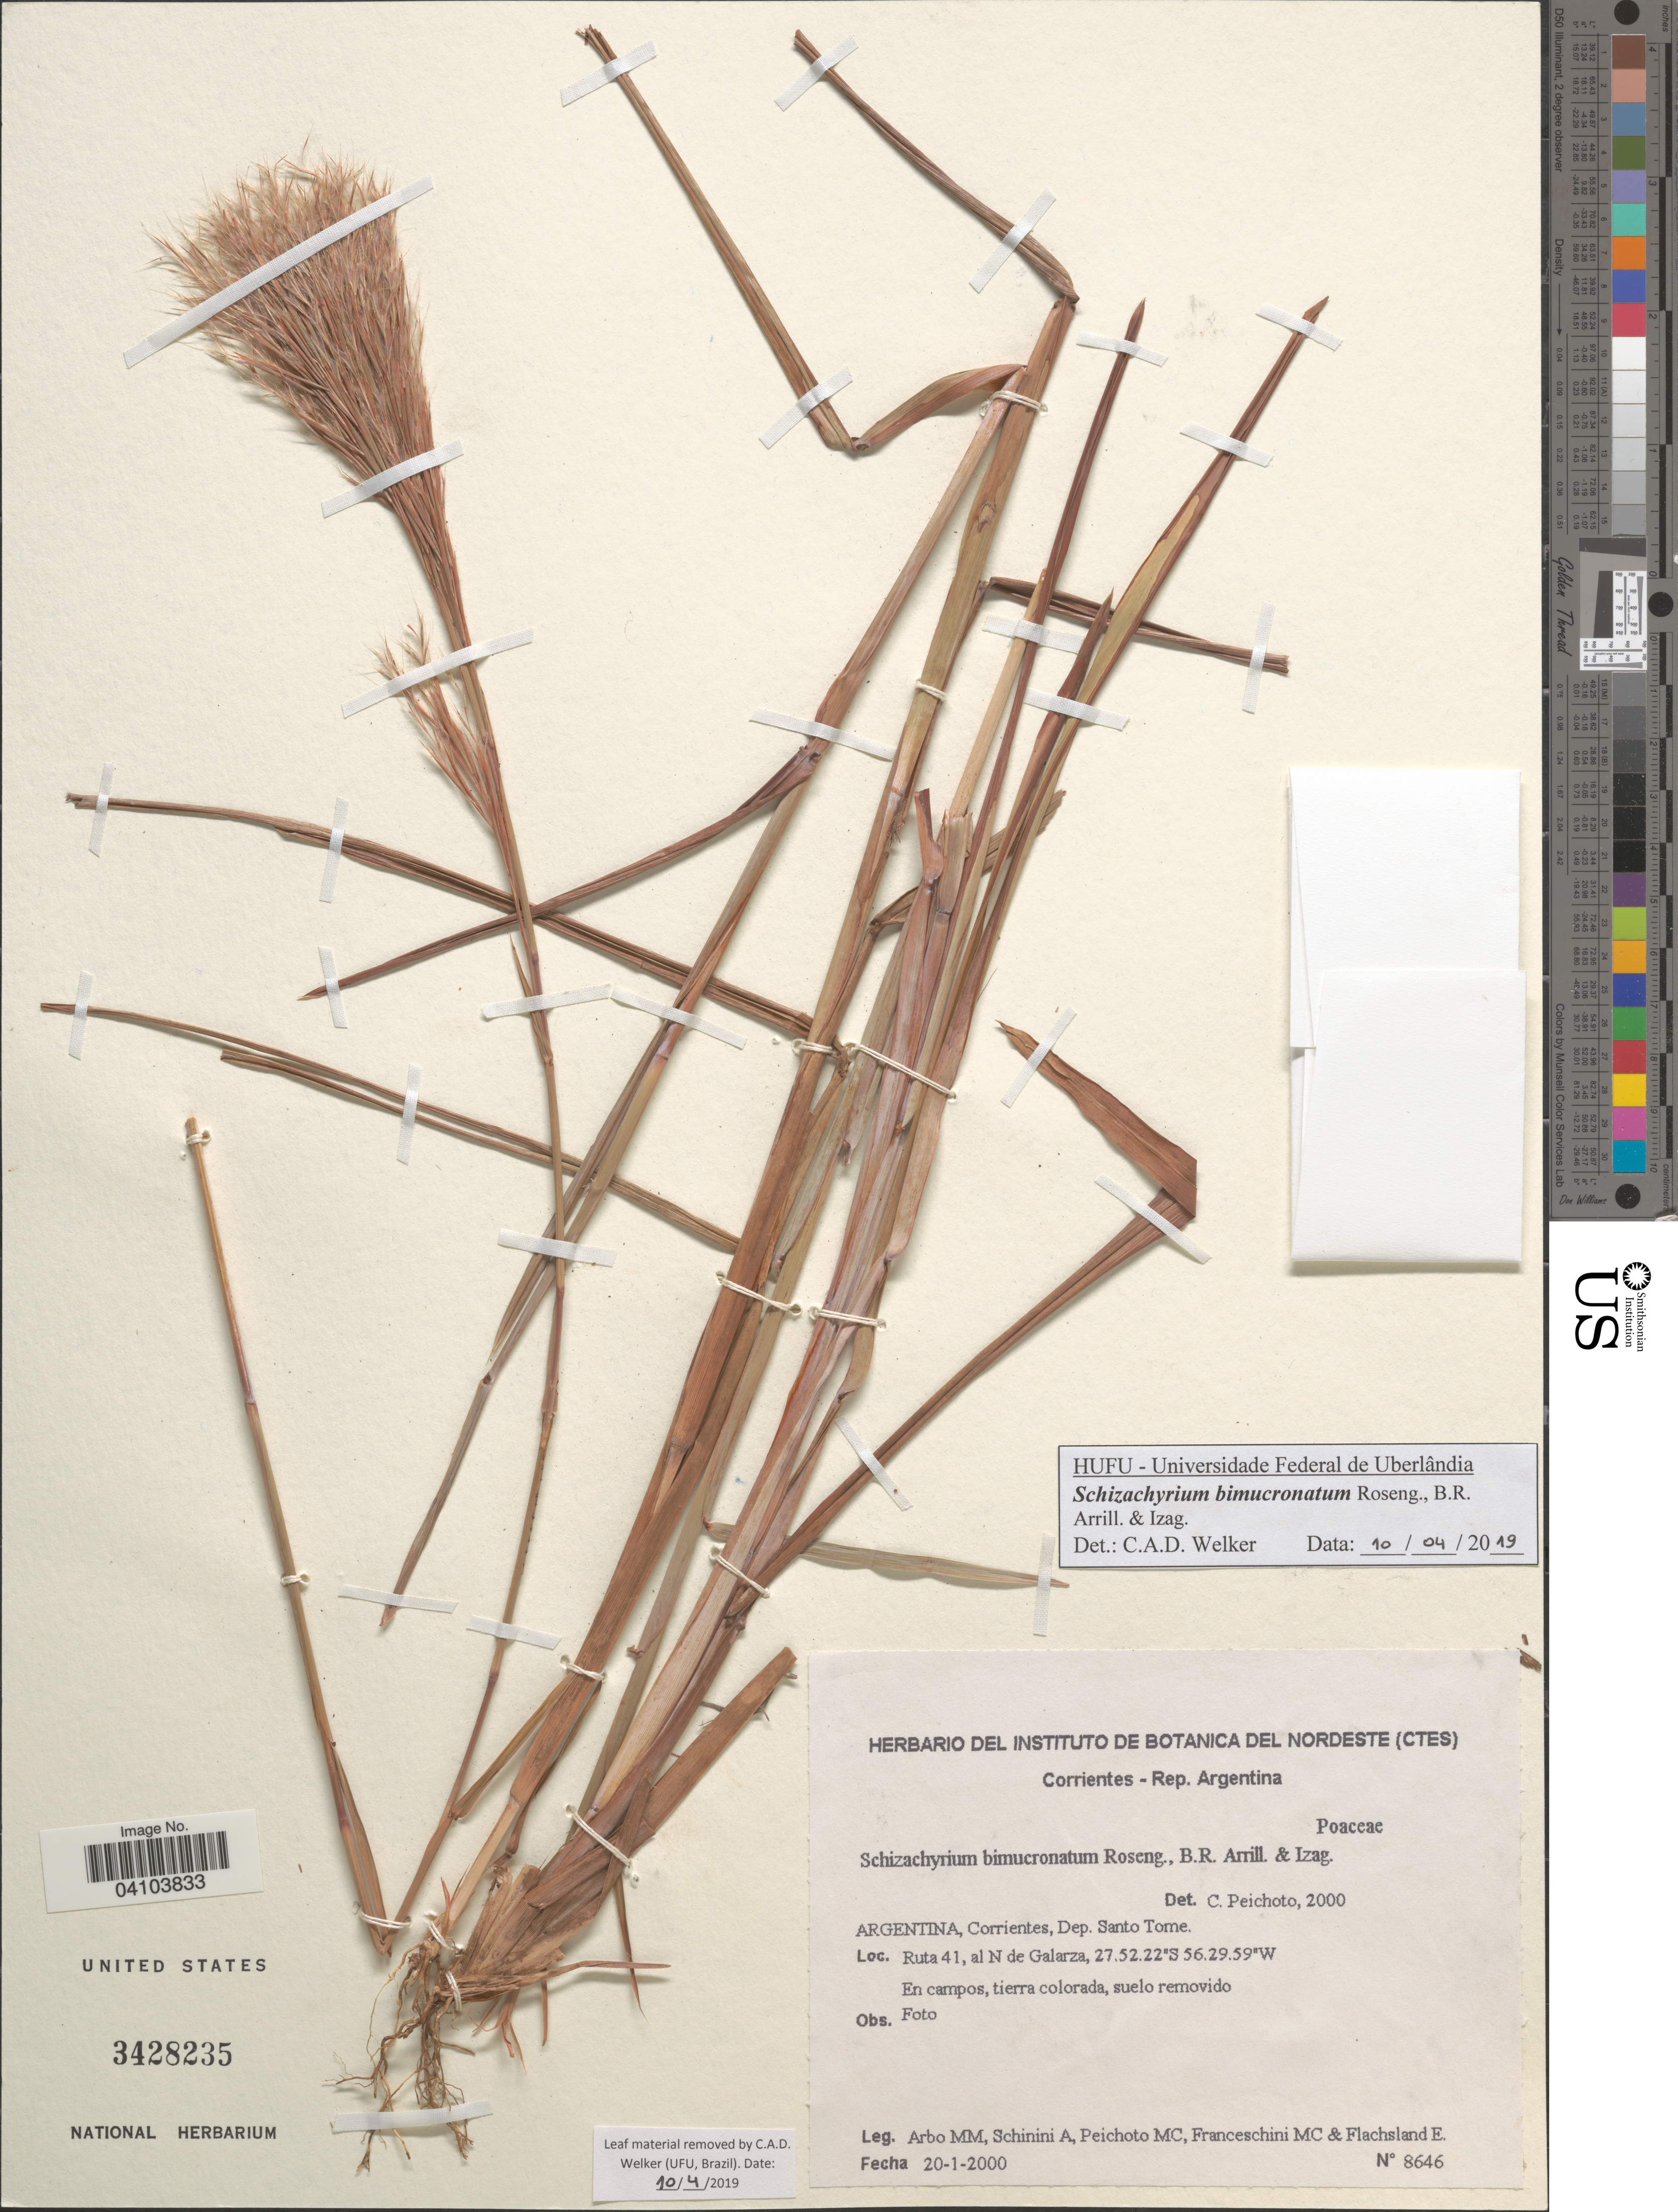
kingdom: Plantae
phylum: Tracheophyta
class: Liliopsida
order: Poales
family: Poaceae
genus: Schizachyrium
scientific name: Schizachyrium condensatum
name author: (Kunth) Nees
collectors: M. M. Arbo, A. Schinini, M. Peichoto, M. Franceschini & E. Flachsland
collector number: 8646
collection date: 2000-01-20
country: Argentina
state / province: Corrientes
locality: Dep. Santo Tome. Ruta 41, al N de Galarza.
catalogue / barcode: US 3428235